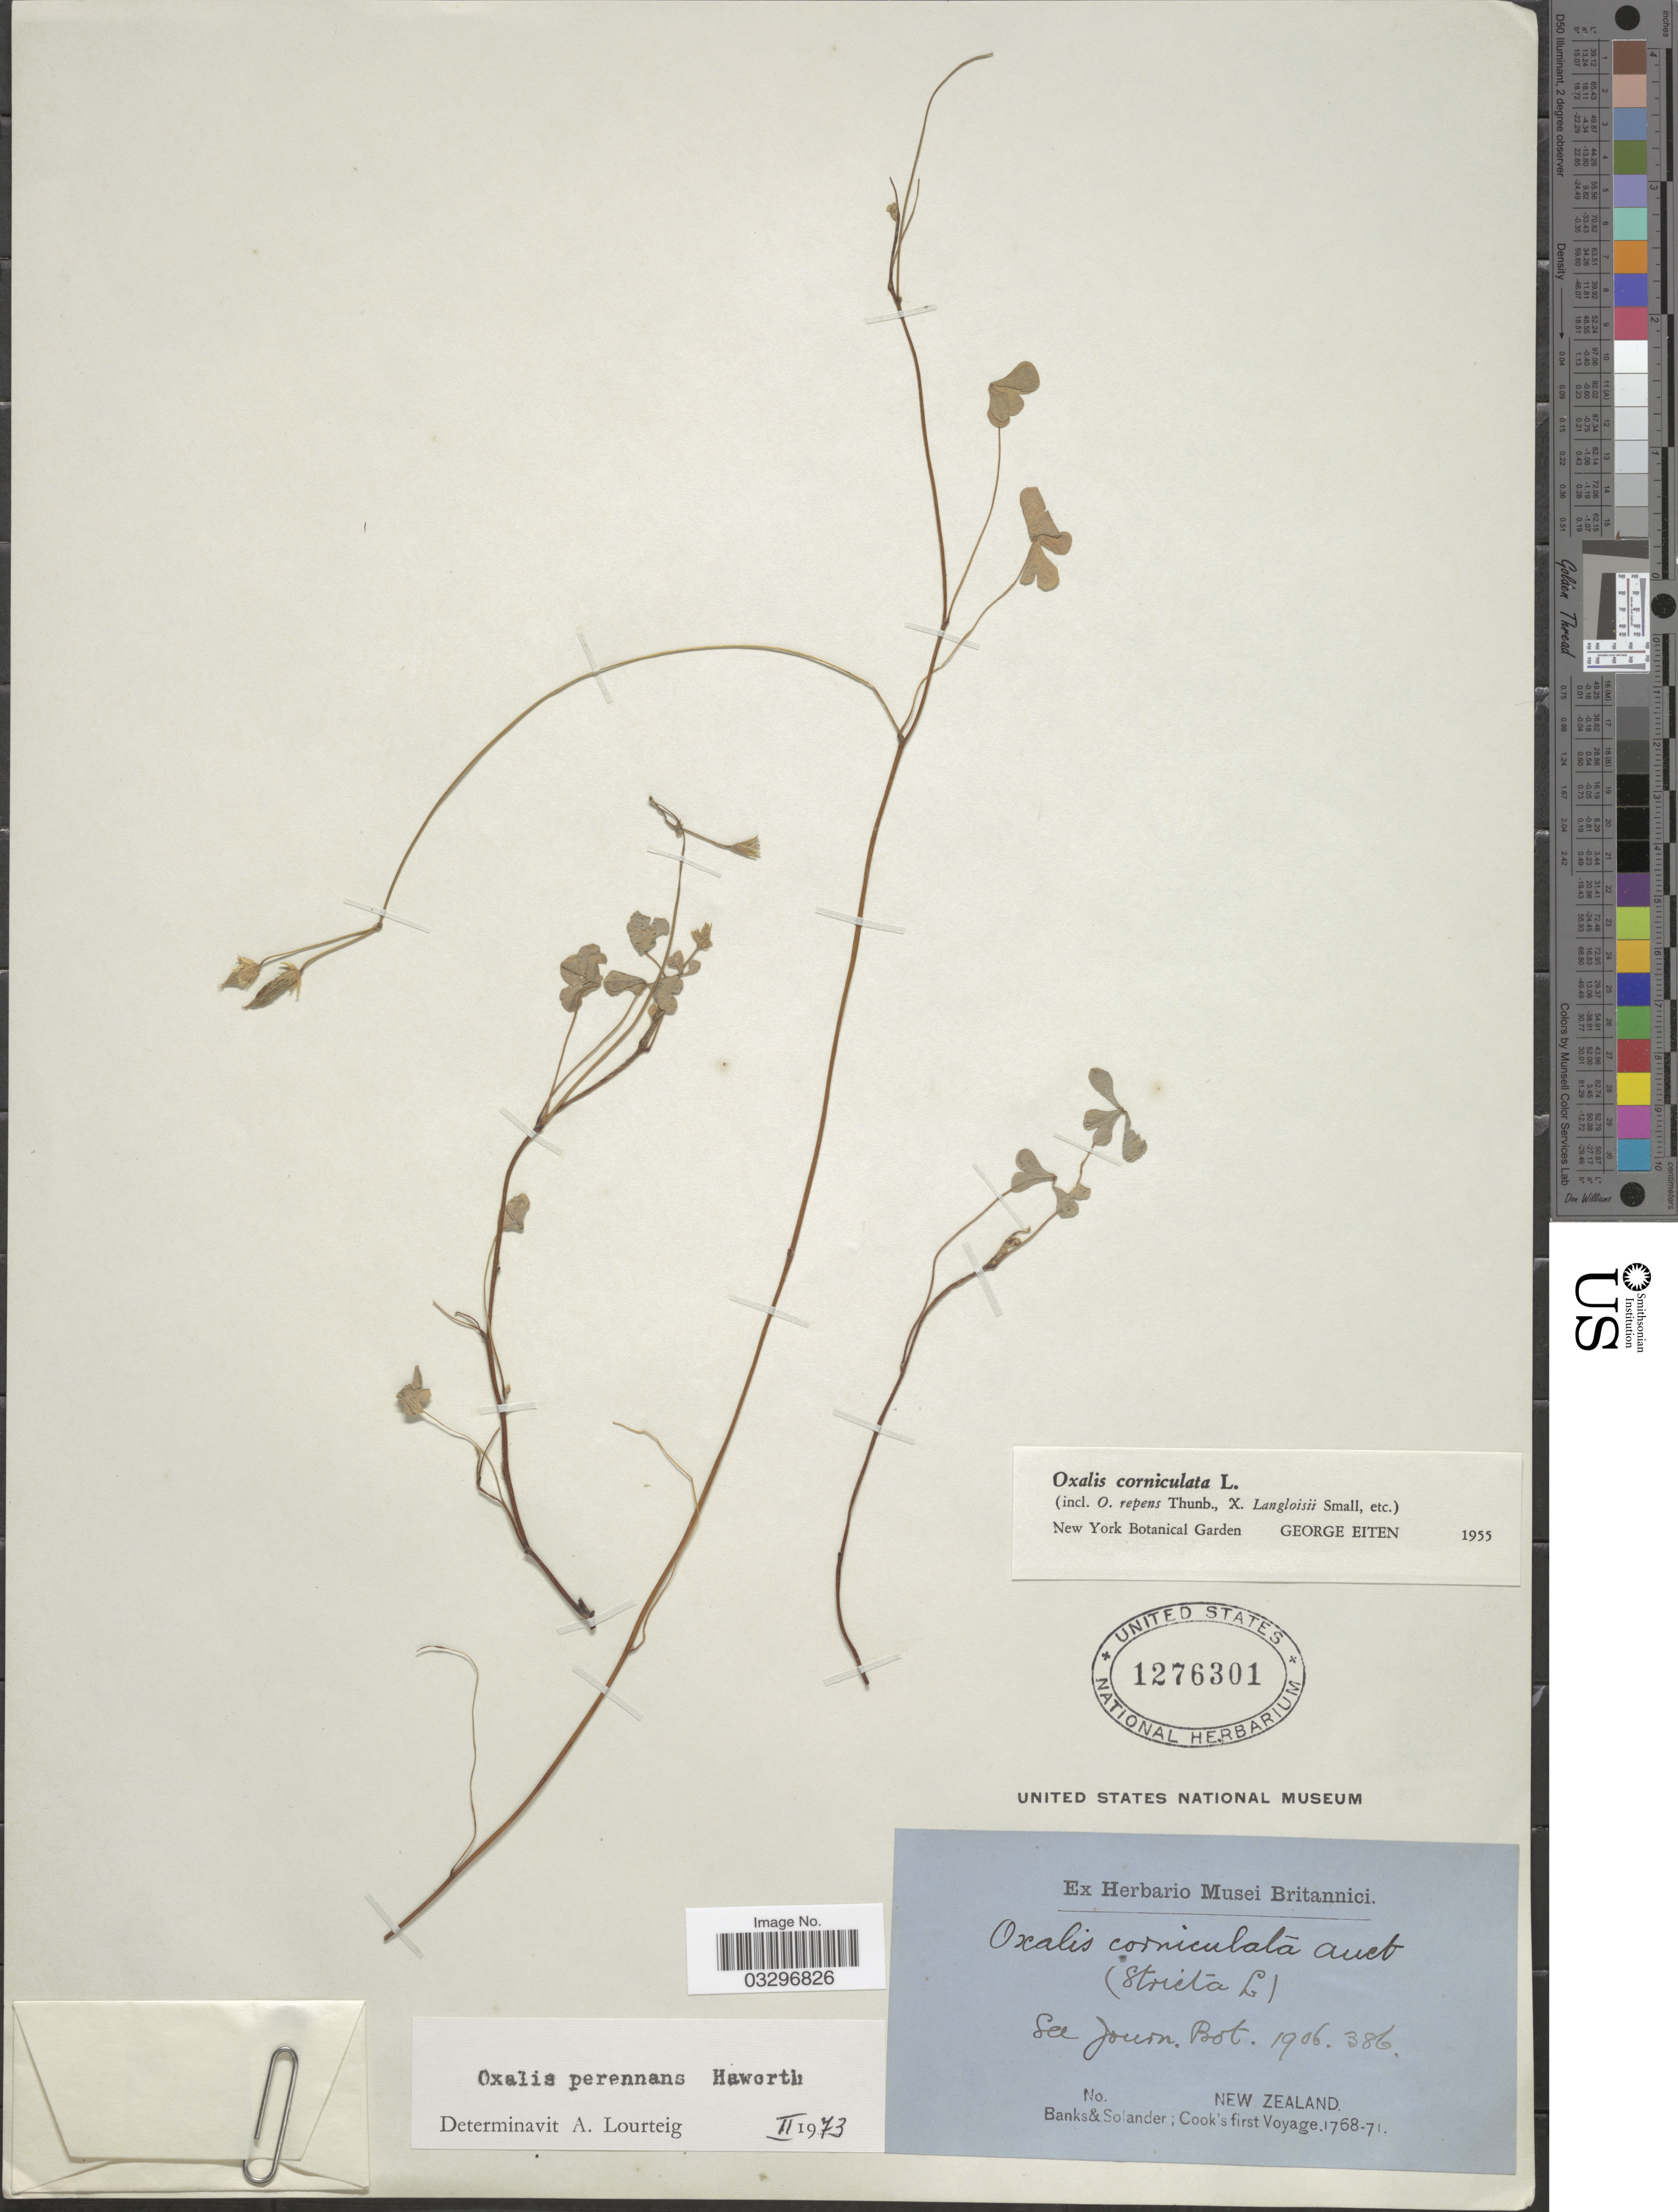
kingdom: Plantae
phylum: Tracheophyta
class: Magnoliopsida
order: Oxalidales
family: Oxalidaceae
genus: Oxalis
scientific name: Oxalis perennans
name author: Haw.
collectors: -- Banks & -- Solander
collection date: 1768/1771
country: New Zealand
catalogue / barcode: US 1276301